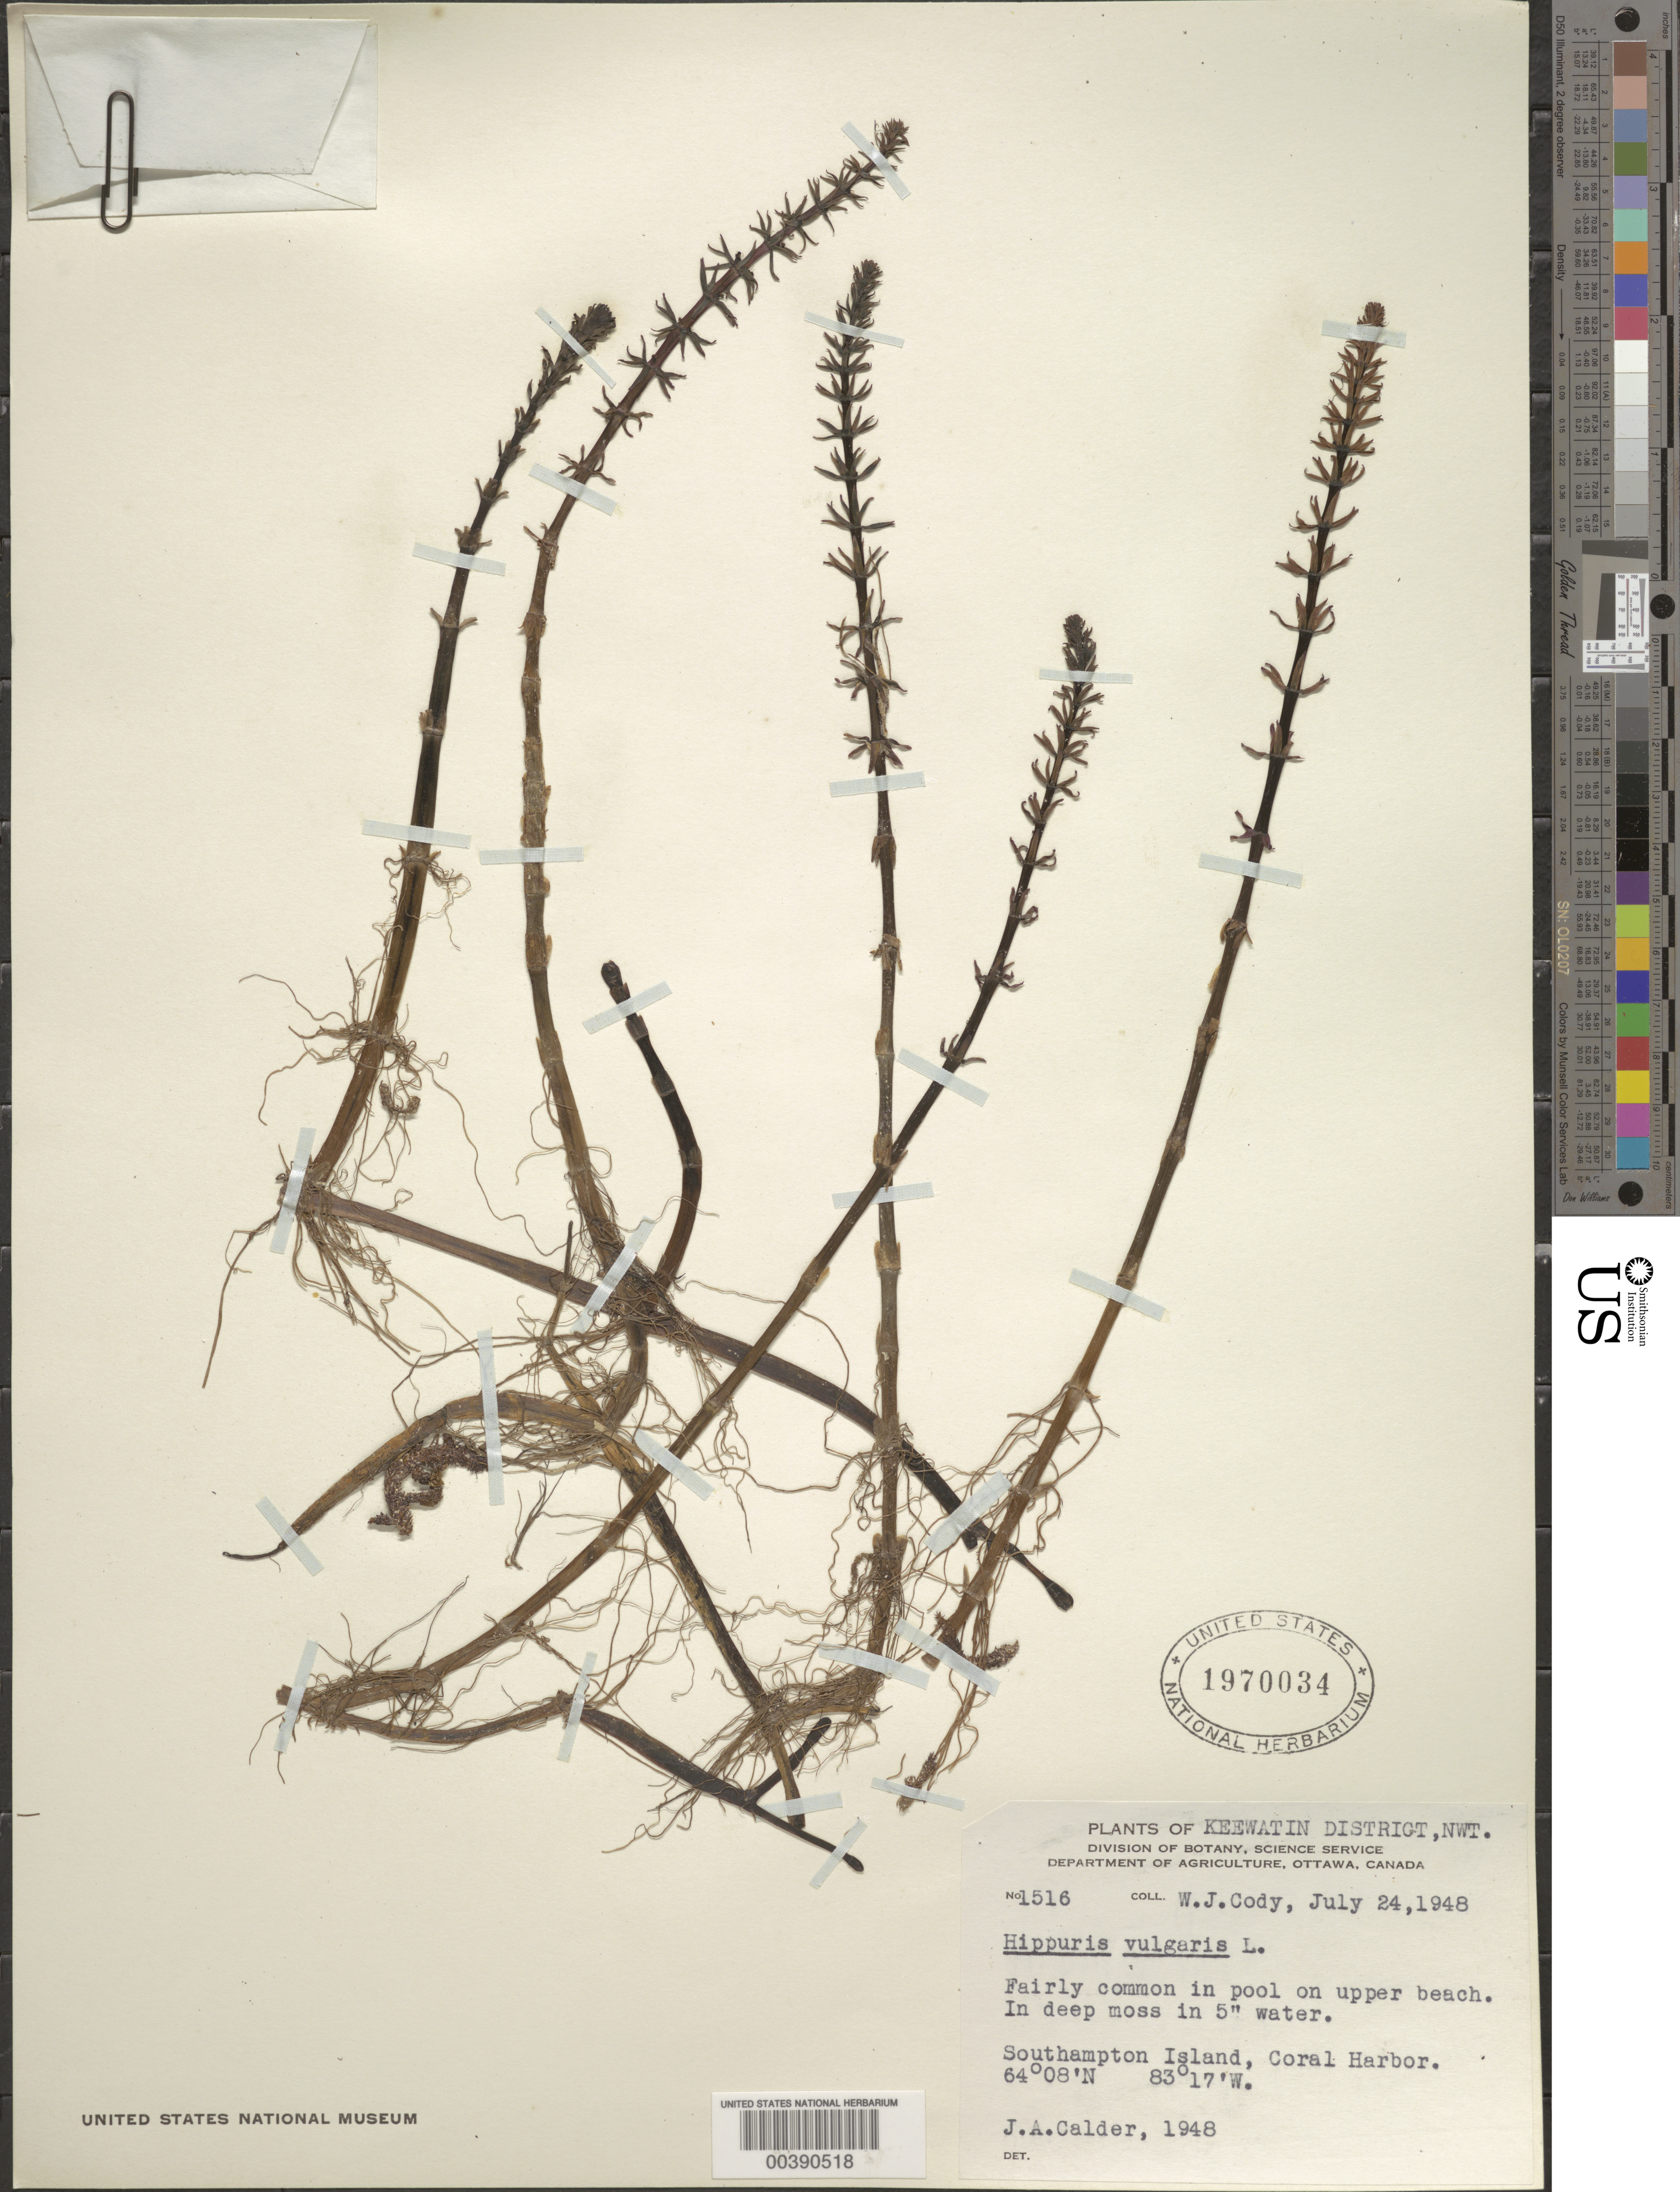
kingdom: Plantae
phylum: Tracheophyta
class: Magnoliopsida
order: Lamiales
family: Plantaginaceae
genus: Hippuris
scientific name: Hippuris vulgaris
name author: L.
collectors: W. Cody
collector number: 1516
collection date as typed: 24 Jul 1948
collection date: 1948-07-24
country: Canada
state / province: Northwest Territories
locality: Southhampton i., coral harbor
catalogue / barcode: US 1970034